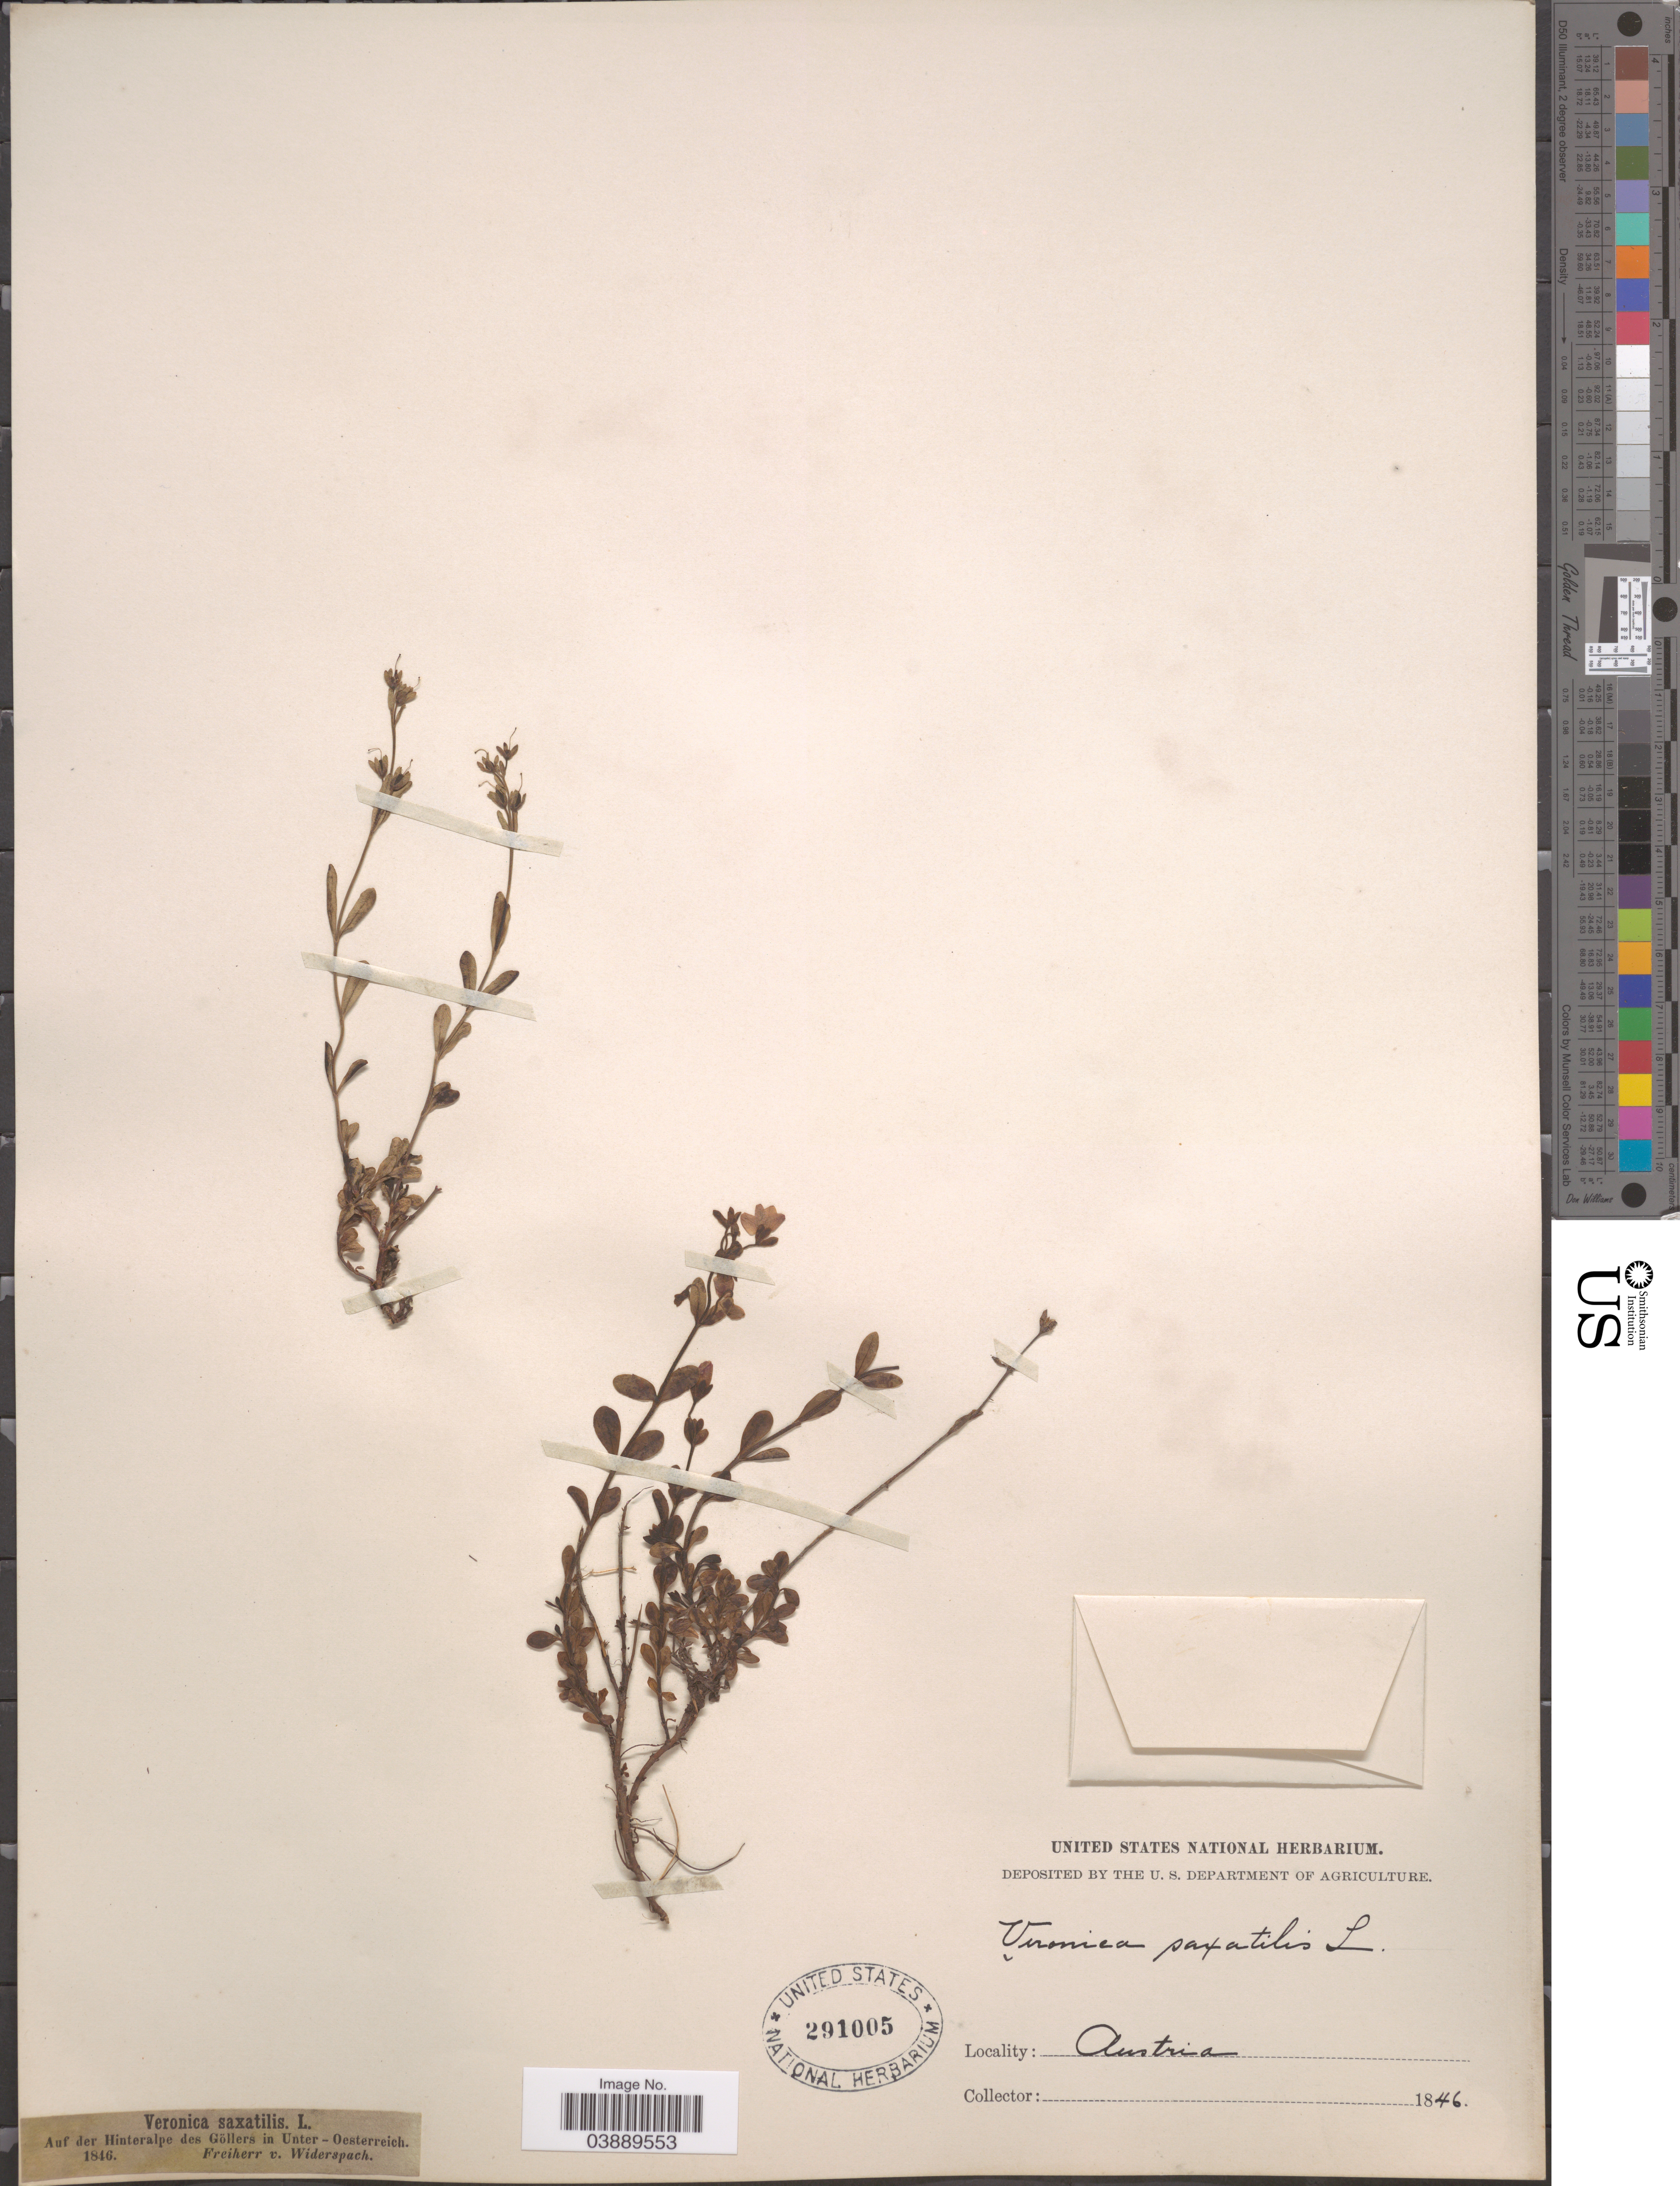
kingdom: Plantae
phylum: Tracheophyta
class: Magnoliopsida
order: Lamiales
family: Plantaginaceae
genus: Veronica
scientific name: Veronica saxatilis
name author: Scop.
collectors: F. Widerspach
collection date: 1846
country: Austria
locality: Auf der Hinteralpe des Göllers in Unter - Oesterreich.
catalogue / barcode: US 291005